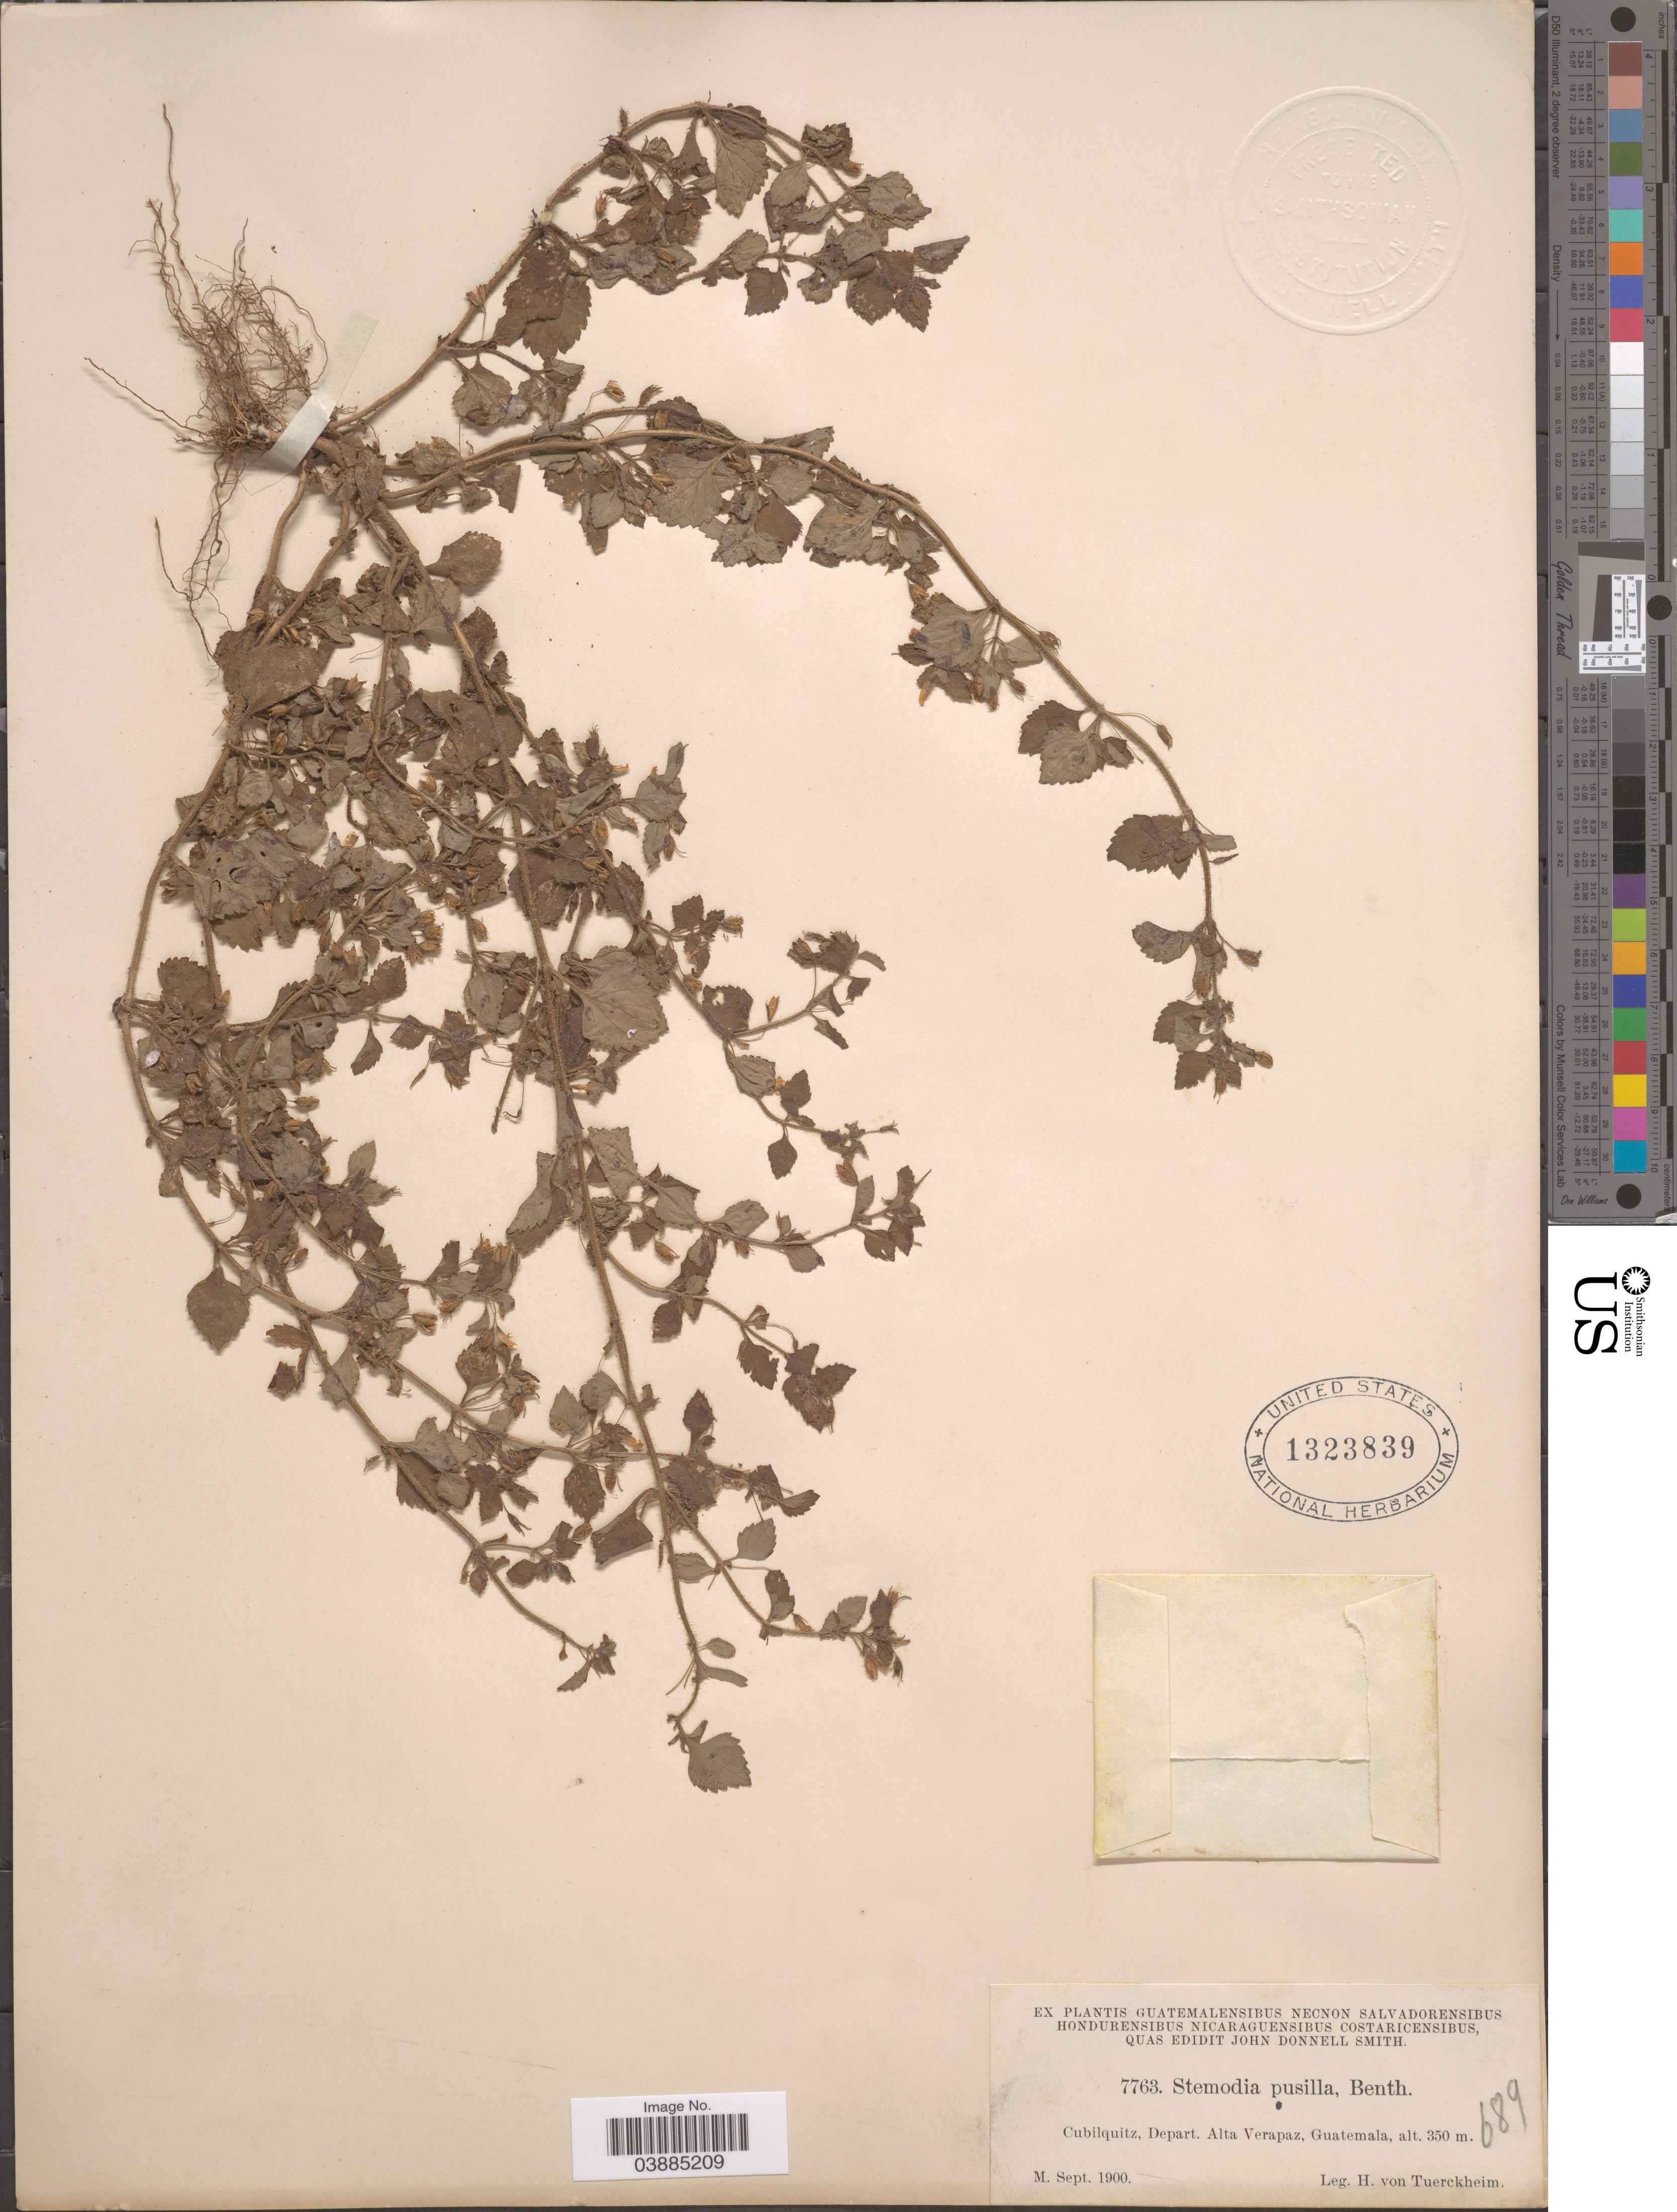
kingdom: Plantae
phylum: Tracheophyta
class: Magnoliopsida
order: Lamiales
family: Plantaginaceae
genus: Stemodia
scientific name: Stemodia pusilla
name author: Benth.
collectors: H. von Türckheim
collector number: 7763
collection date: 1900-09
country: Guatemala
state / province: Alta Verapaz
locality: Cubilquitz, Depart. Alta Verapaz.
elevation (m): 350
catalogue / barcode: US 1323839